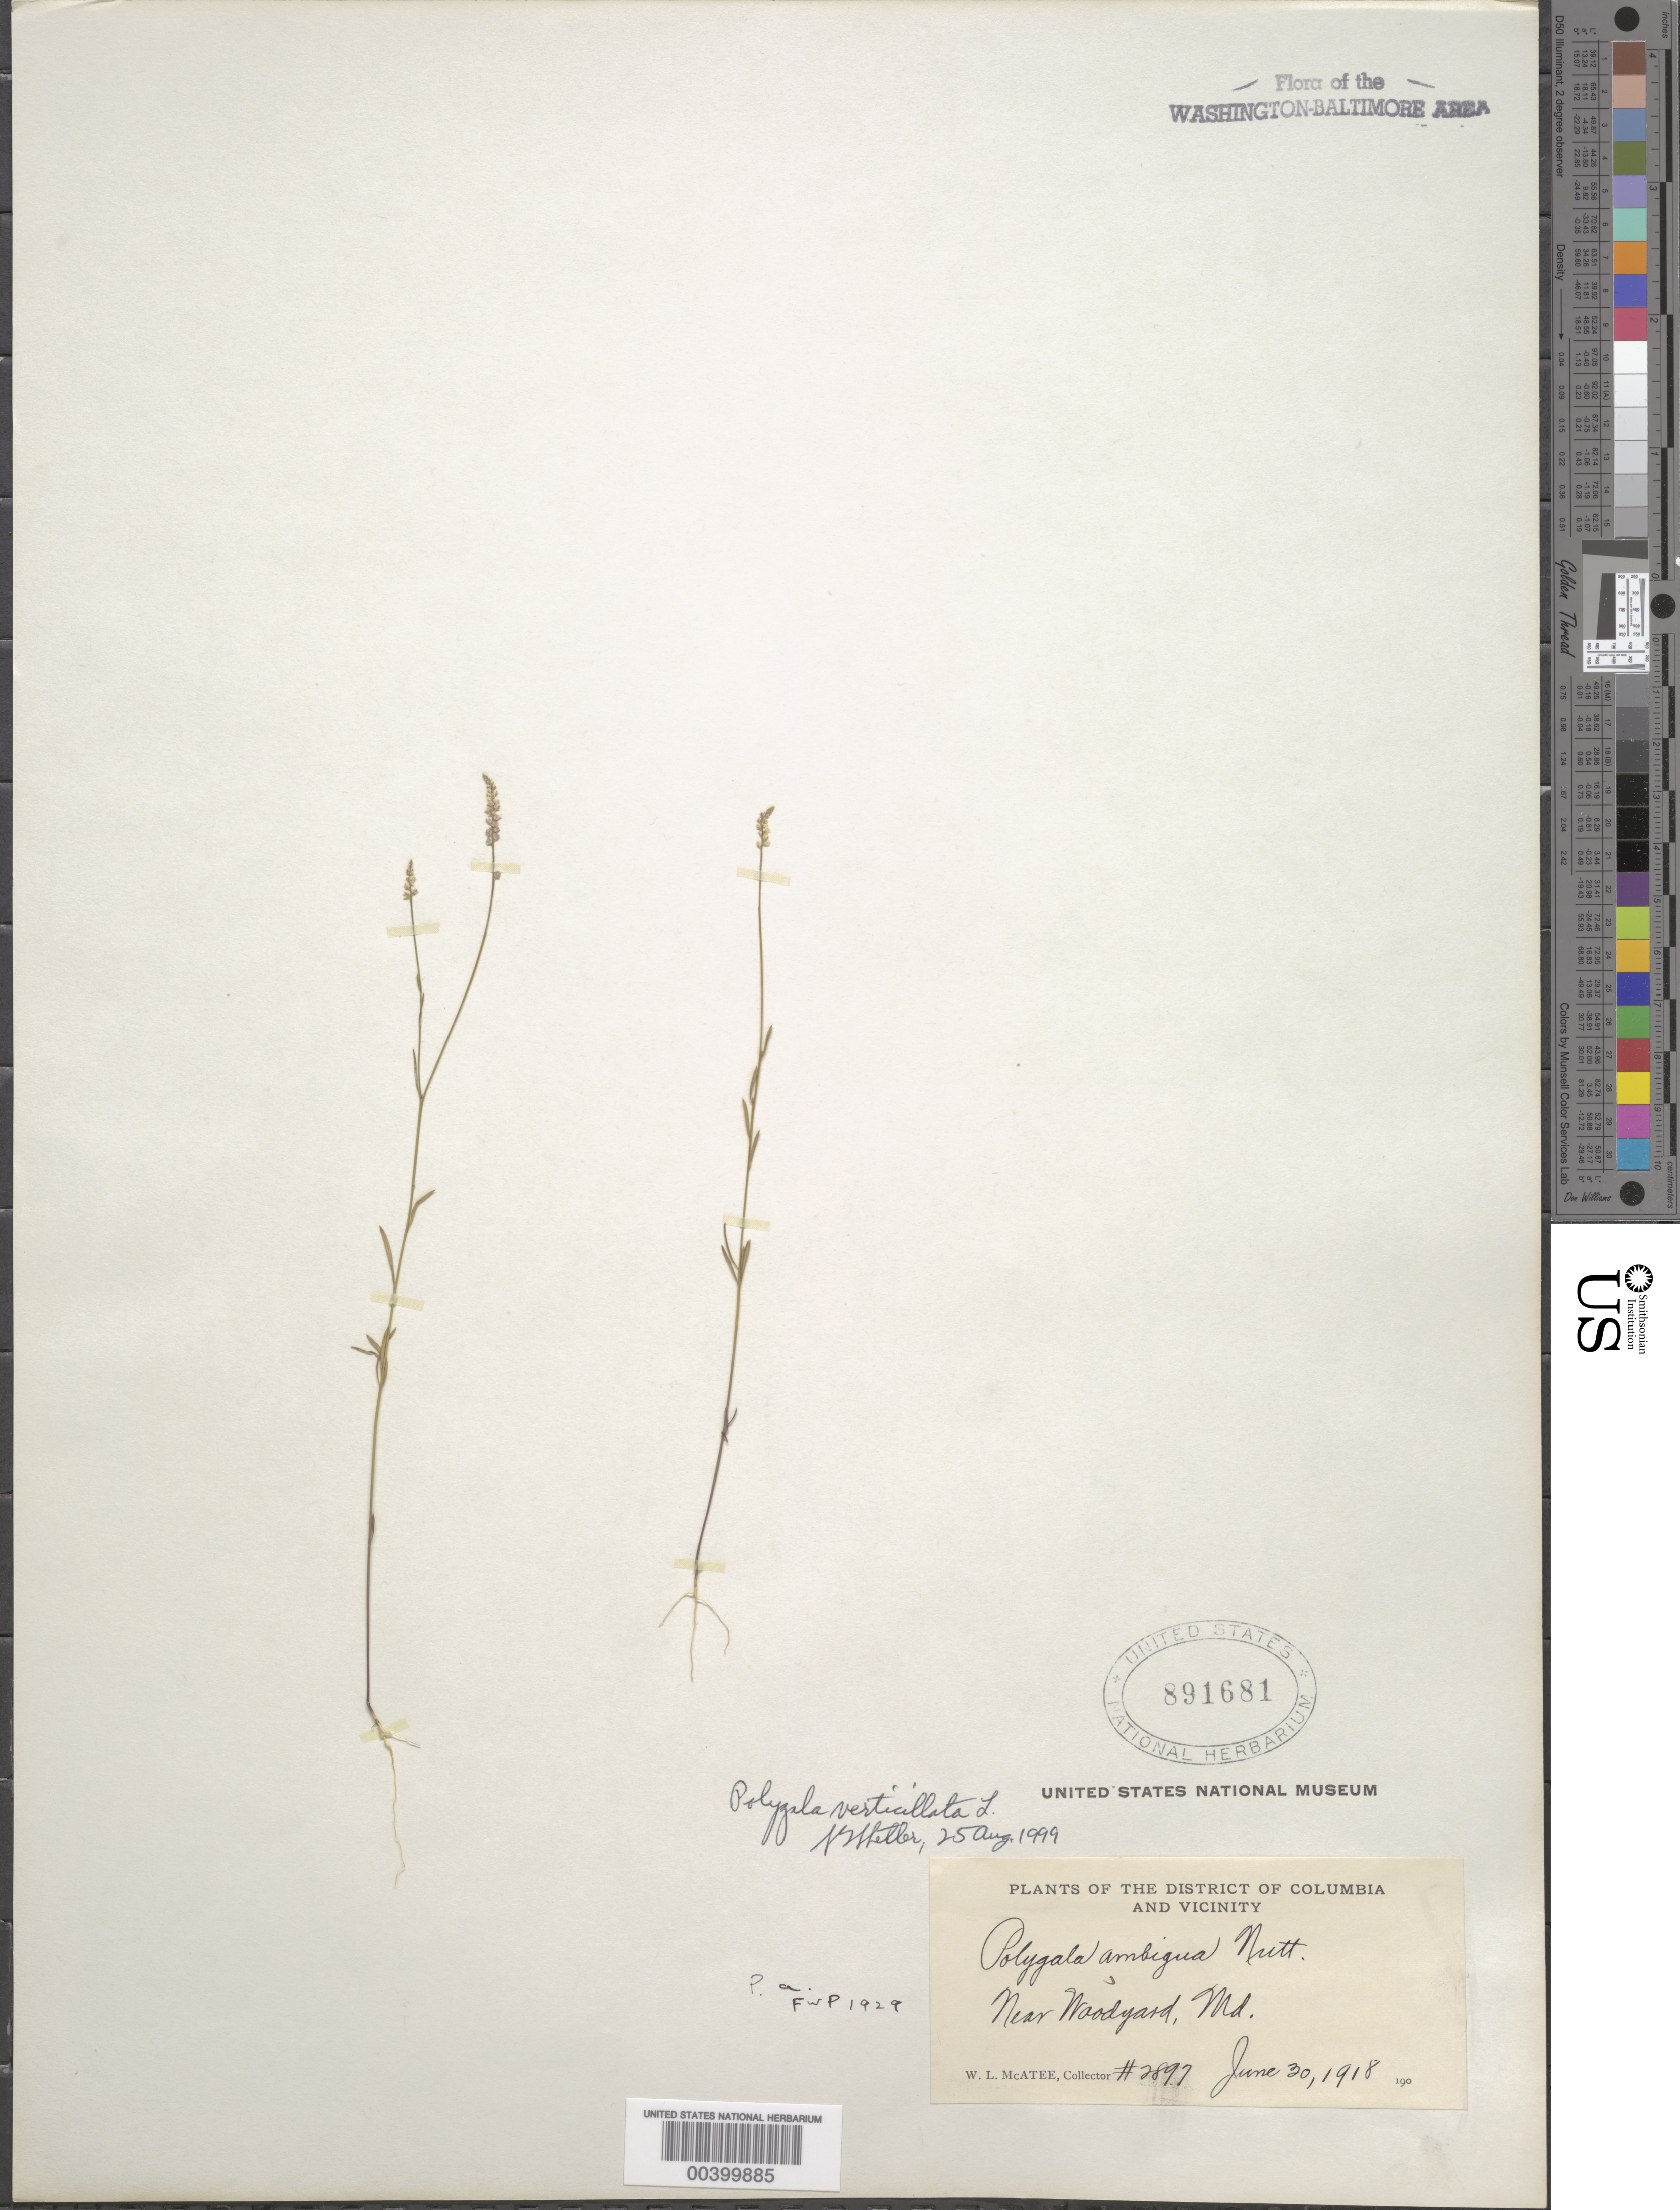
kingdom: Plantae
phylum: Tracheophyta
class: Magnoliopsida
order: Fabales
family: Polygalaceae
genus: Polygala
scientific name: Polygala verticillata var. ambigua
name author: (Nutt.) Alph. Wood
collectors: W. McAtee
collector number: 2897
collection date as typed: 30 Jun 1918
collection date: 1918-06-30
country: United States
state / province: Maryland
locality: Woodyard vicinity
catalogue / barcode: US 891681